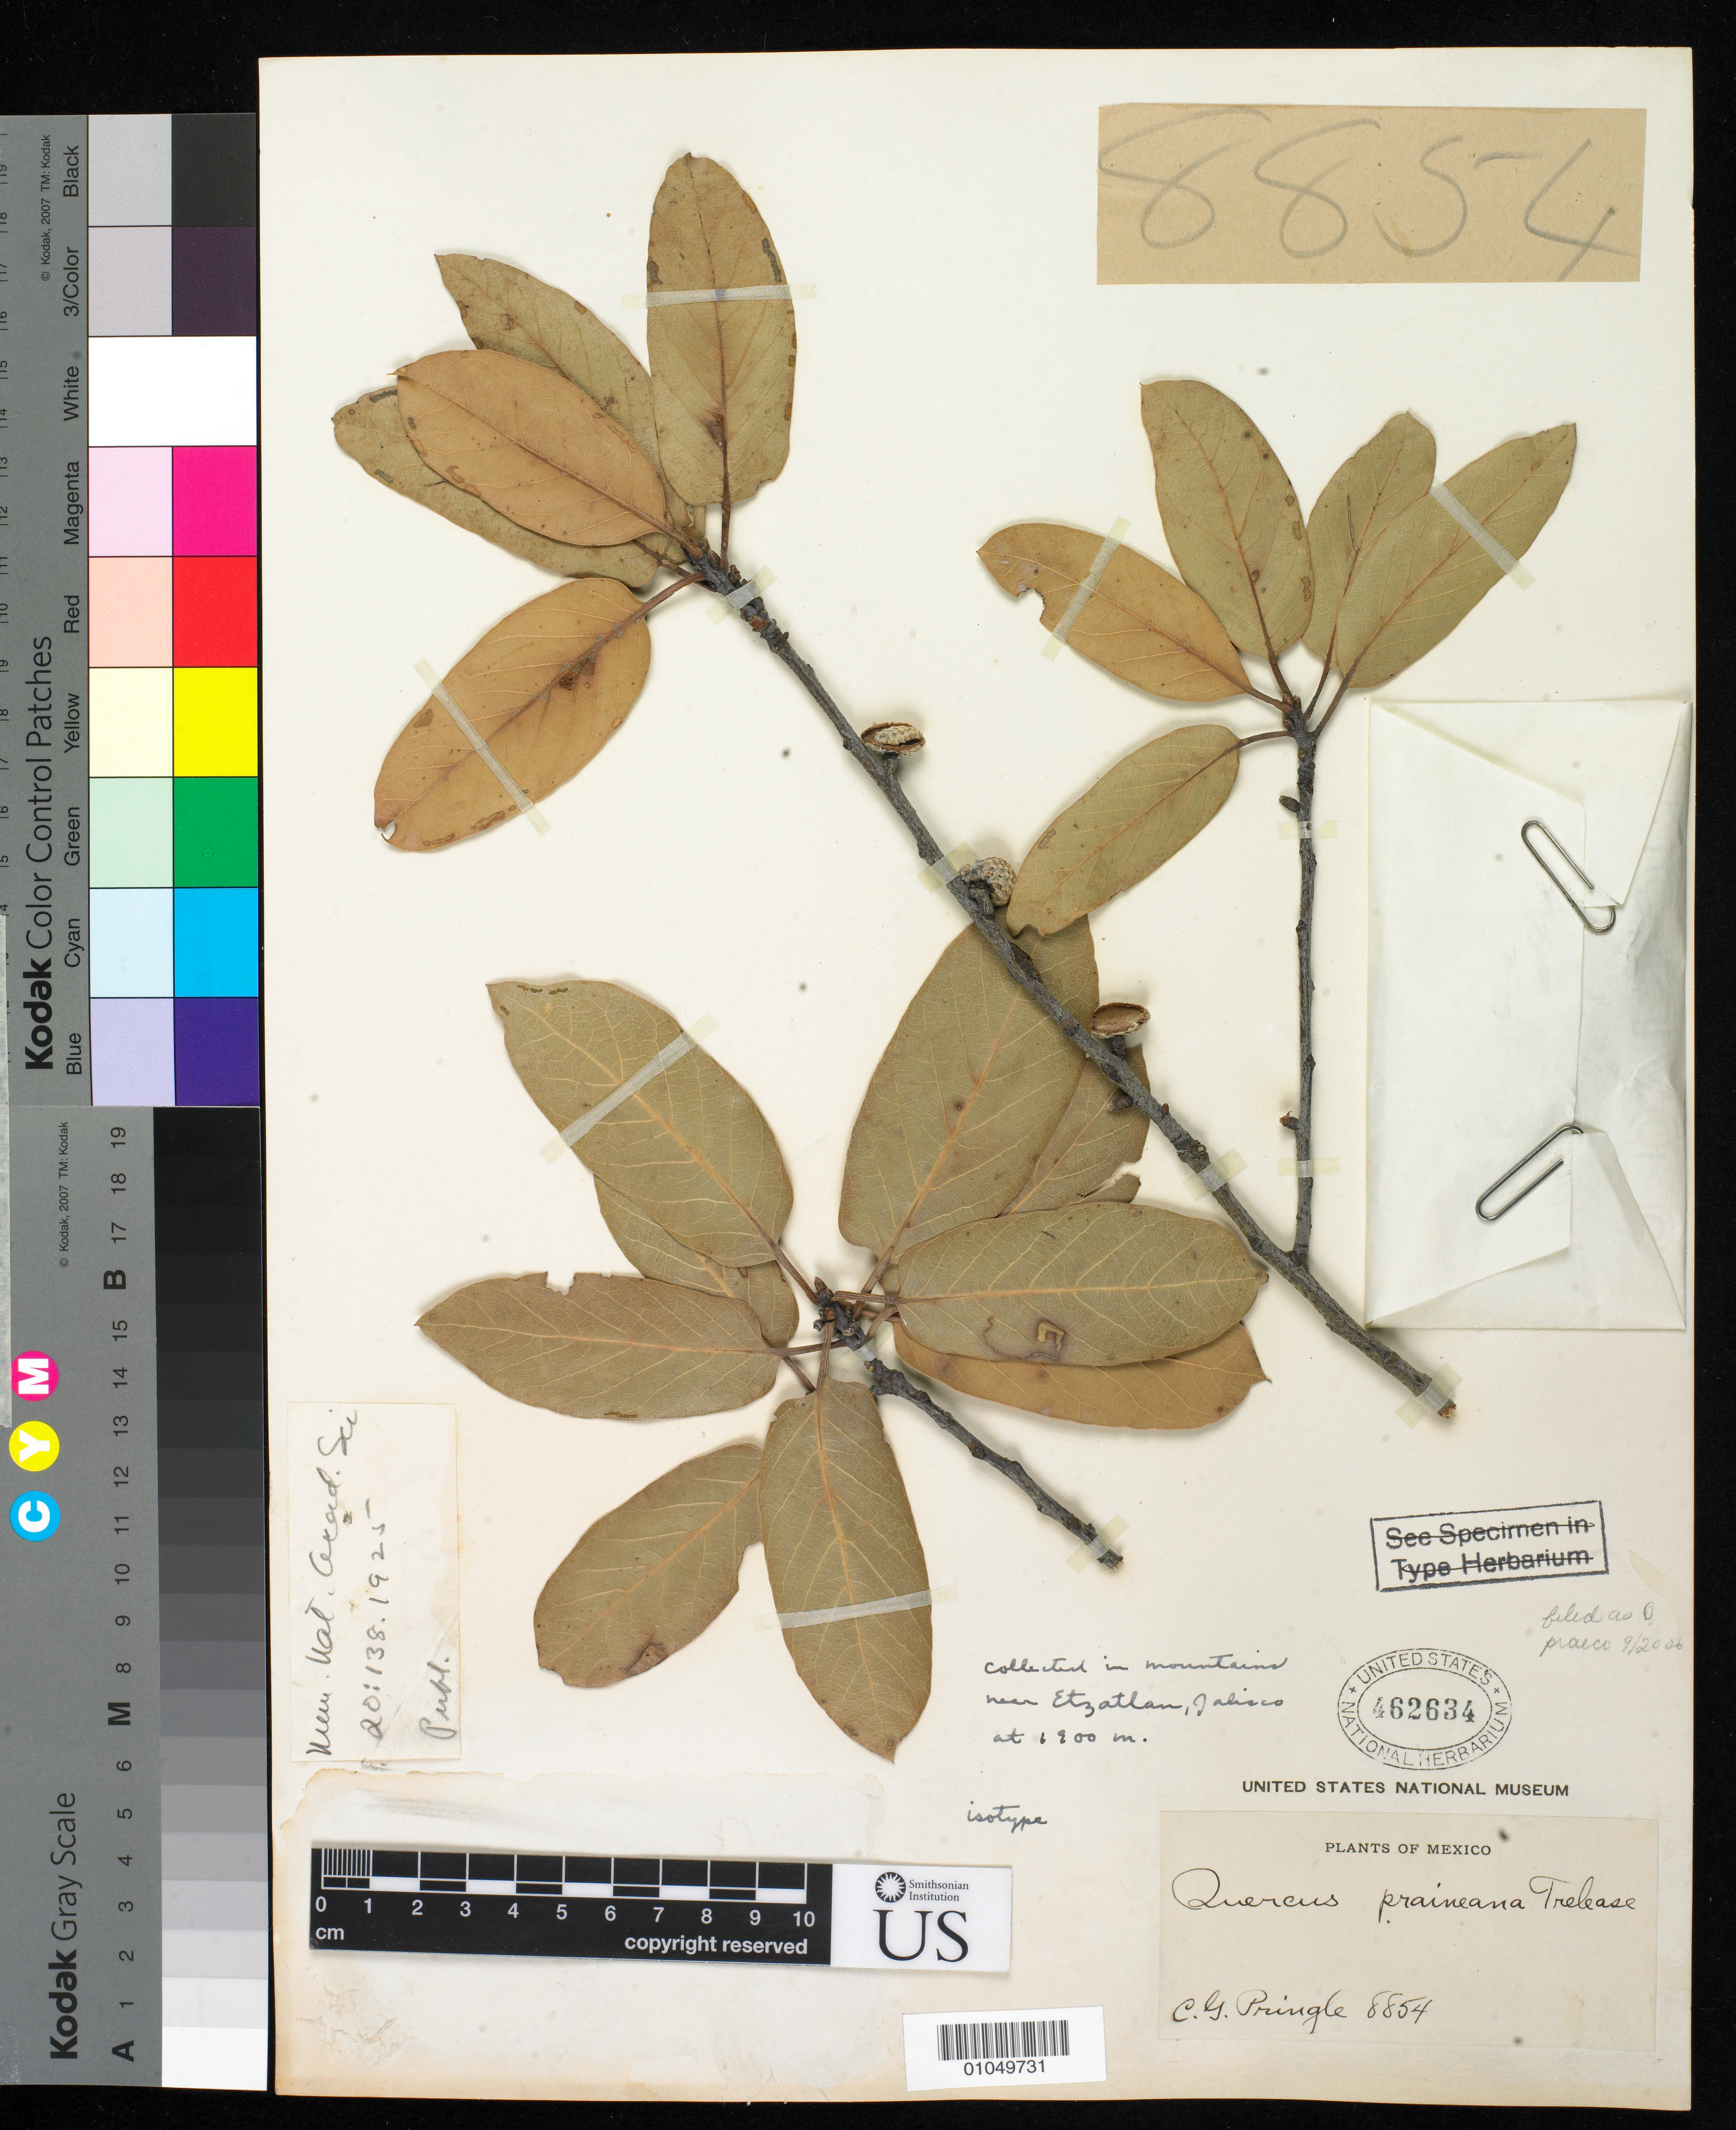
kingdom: Plantae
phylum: Tracheophyta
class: Magnoliopsida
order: Fagales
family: Fagaceae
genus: Quercus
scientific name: Quercus praineana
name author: Trel.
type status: Isotype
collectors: C. G. Pringle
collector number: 8854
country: Mexico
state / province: Jalisco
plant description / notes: Possibly a nom. illeg. (if considered a later homonym of Quercus prainiana H. Lév. 1913).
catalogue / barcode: US 462634